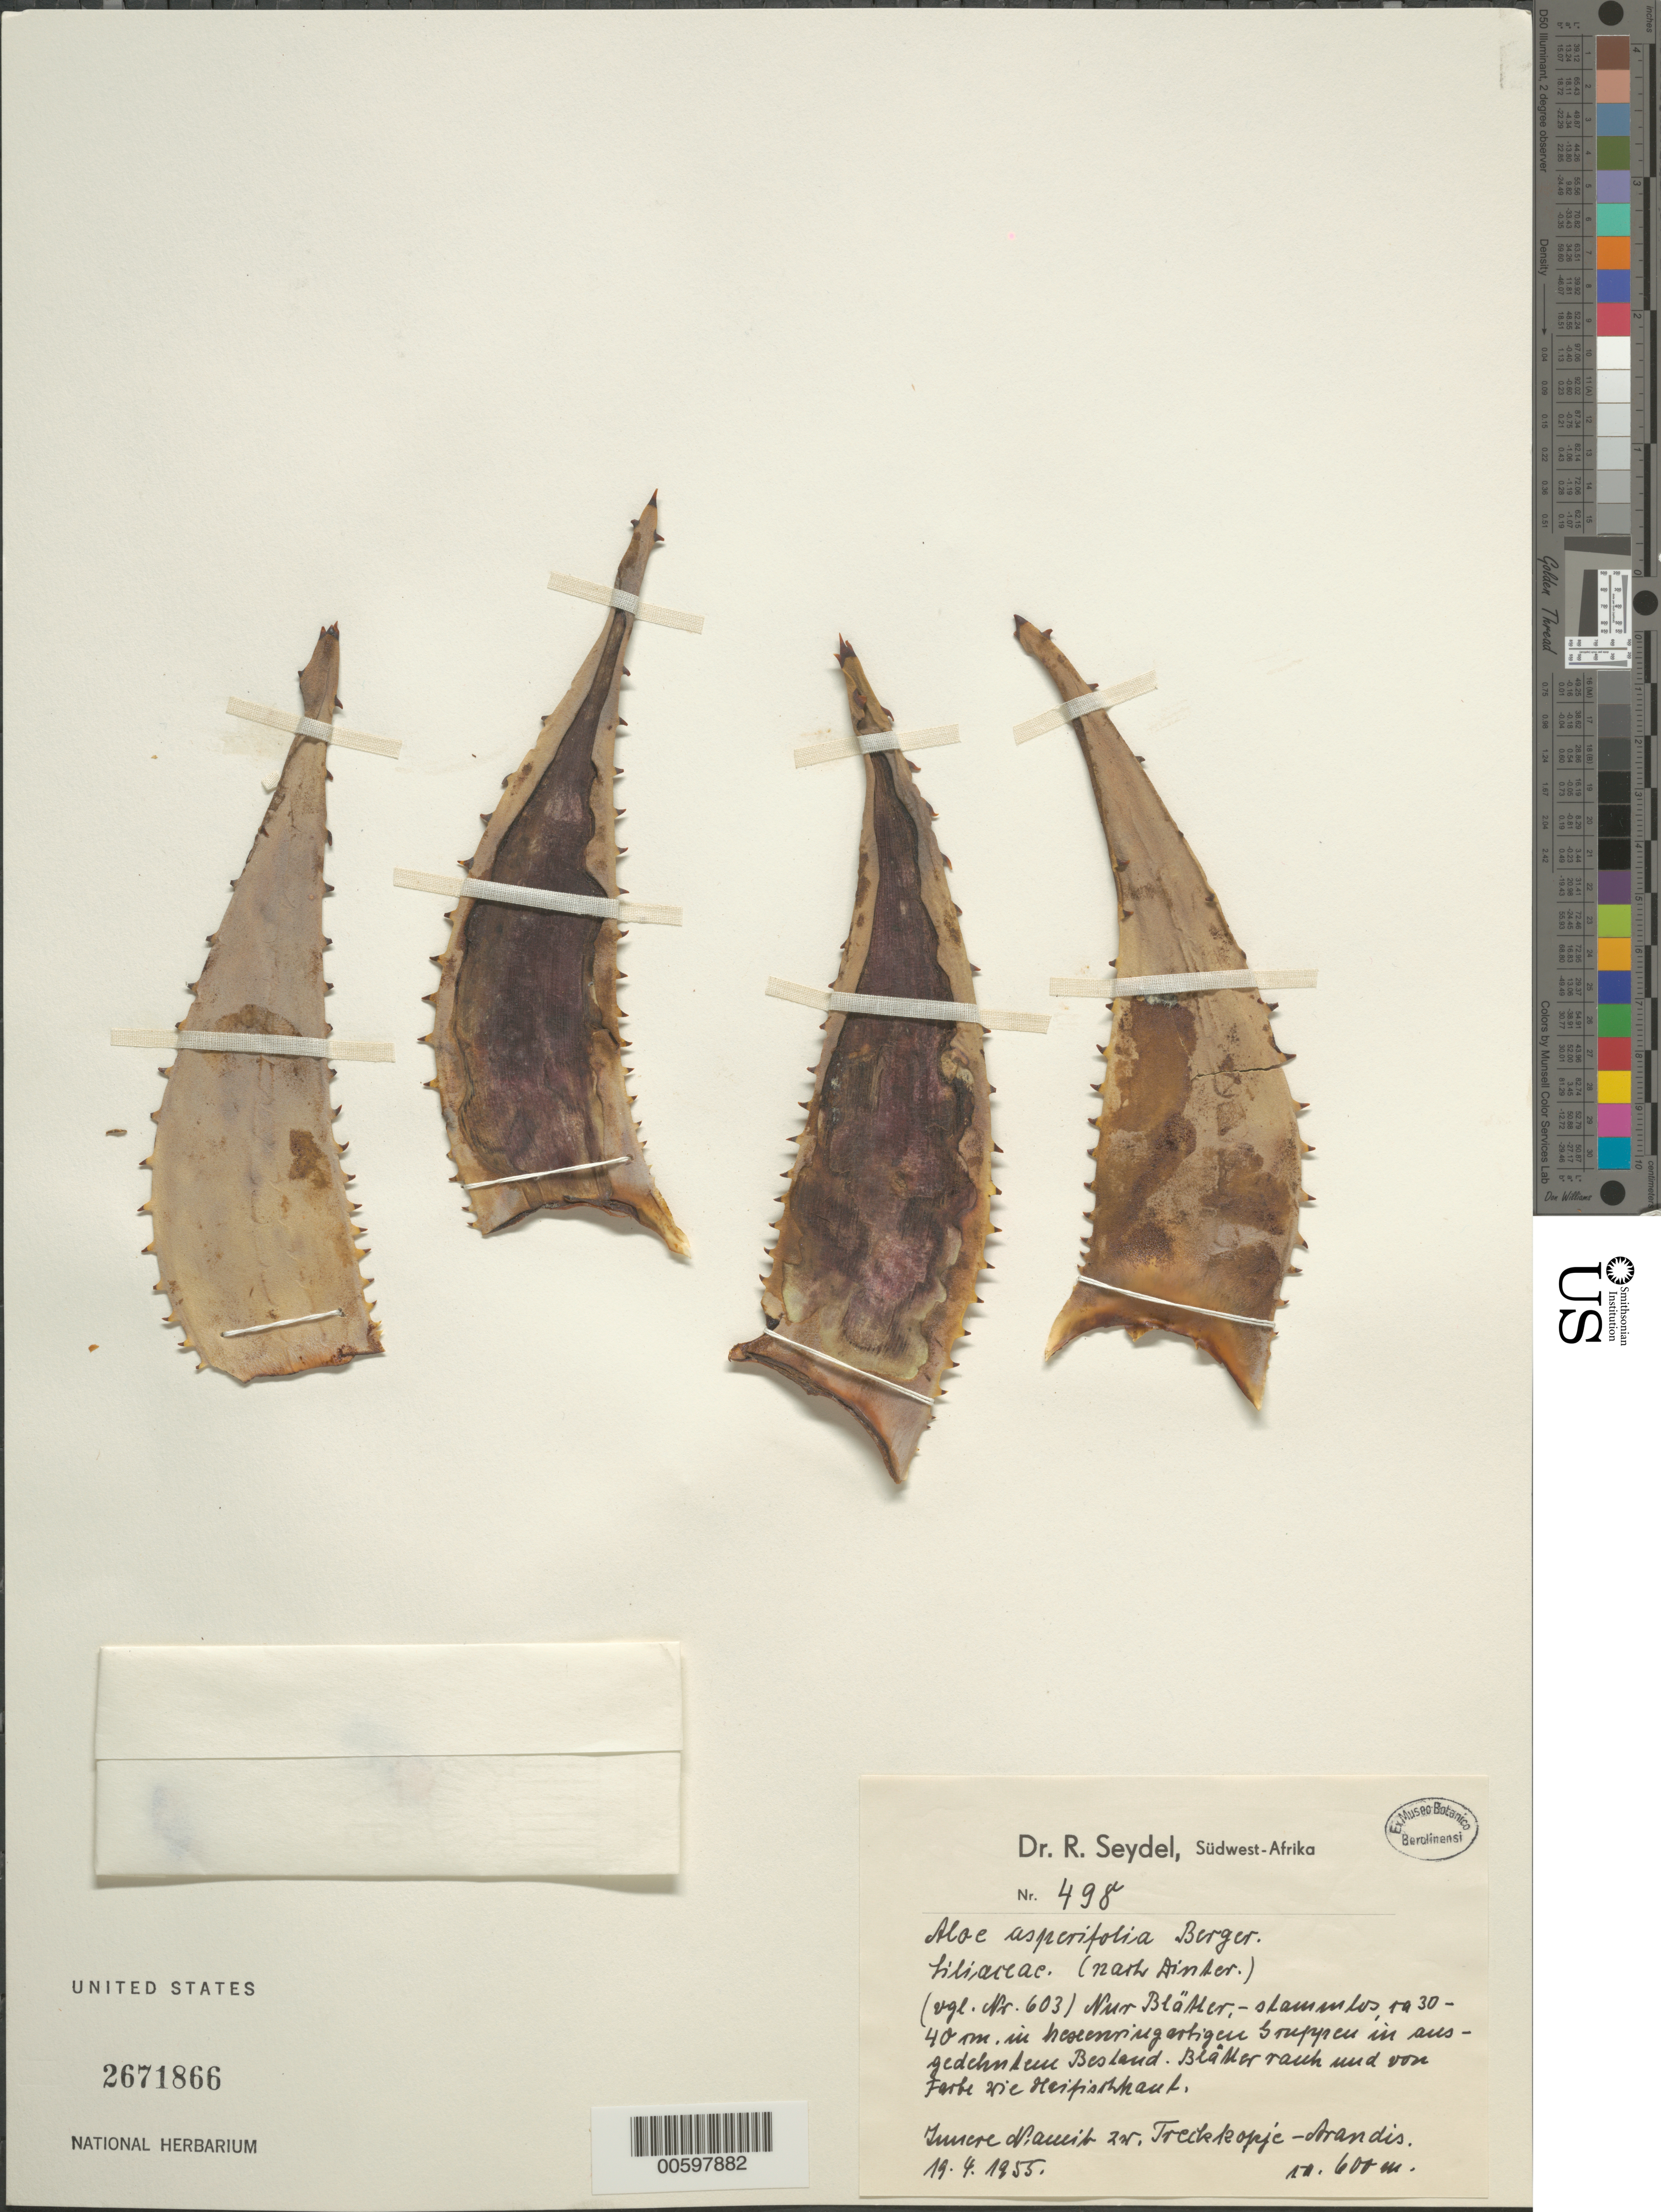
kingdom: Plantae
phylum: Tracheophyta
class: Liliopsida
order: Asparagales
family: Asphodelaceae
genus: Aloe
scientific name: Aloe asperifolia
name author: A. Berger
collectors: R. Seydel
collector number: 498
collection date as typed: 19 Apr 1955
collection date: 1955-04-19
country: South Africa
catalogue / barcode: US 2671866